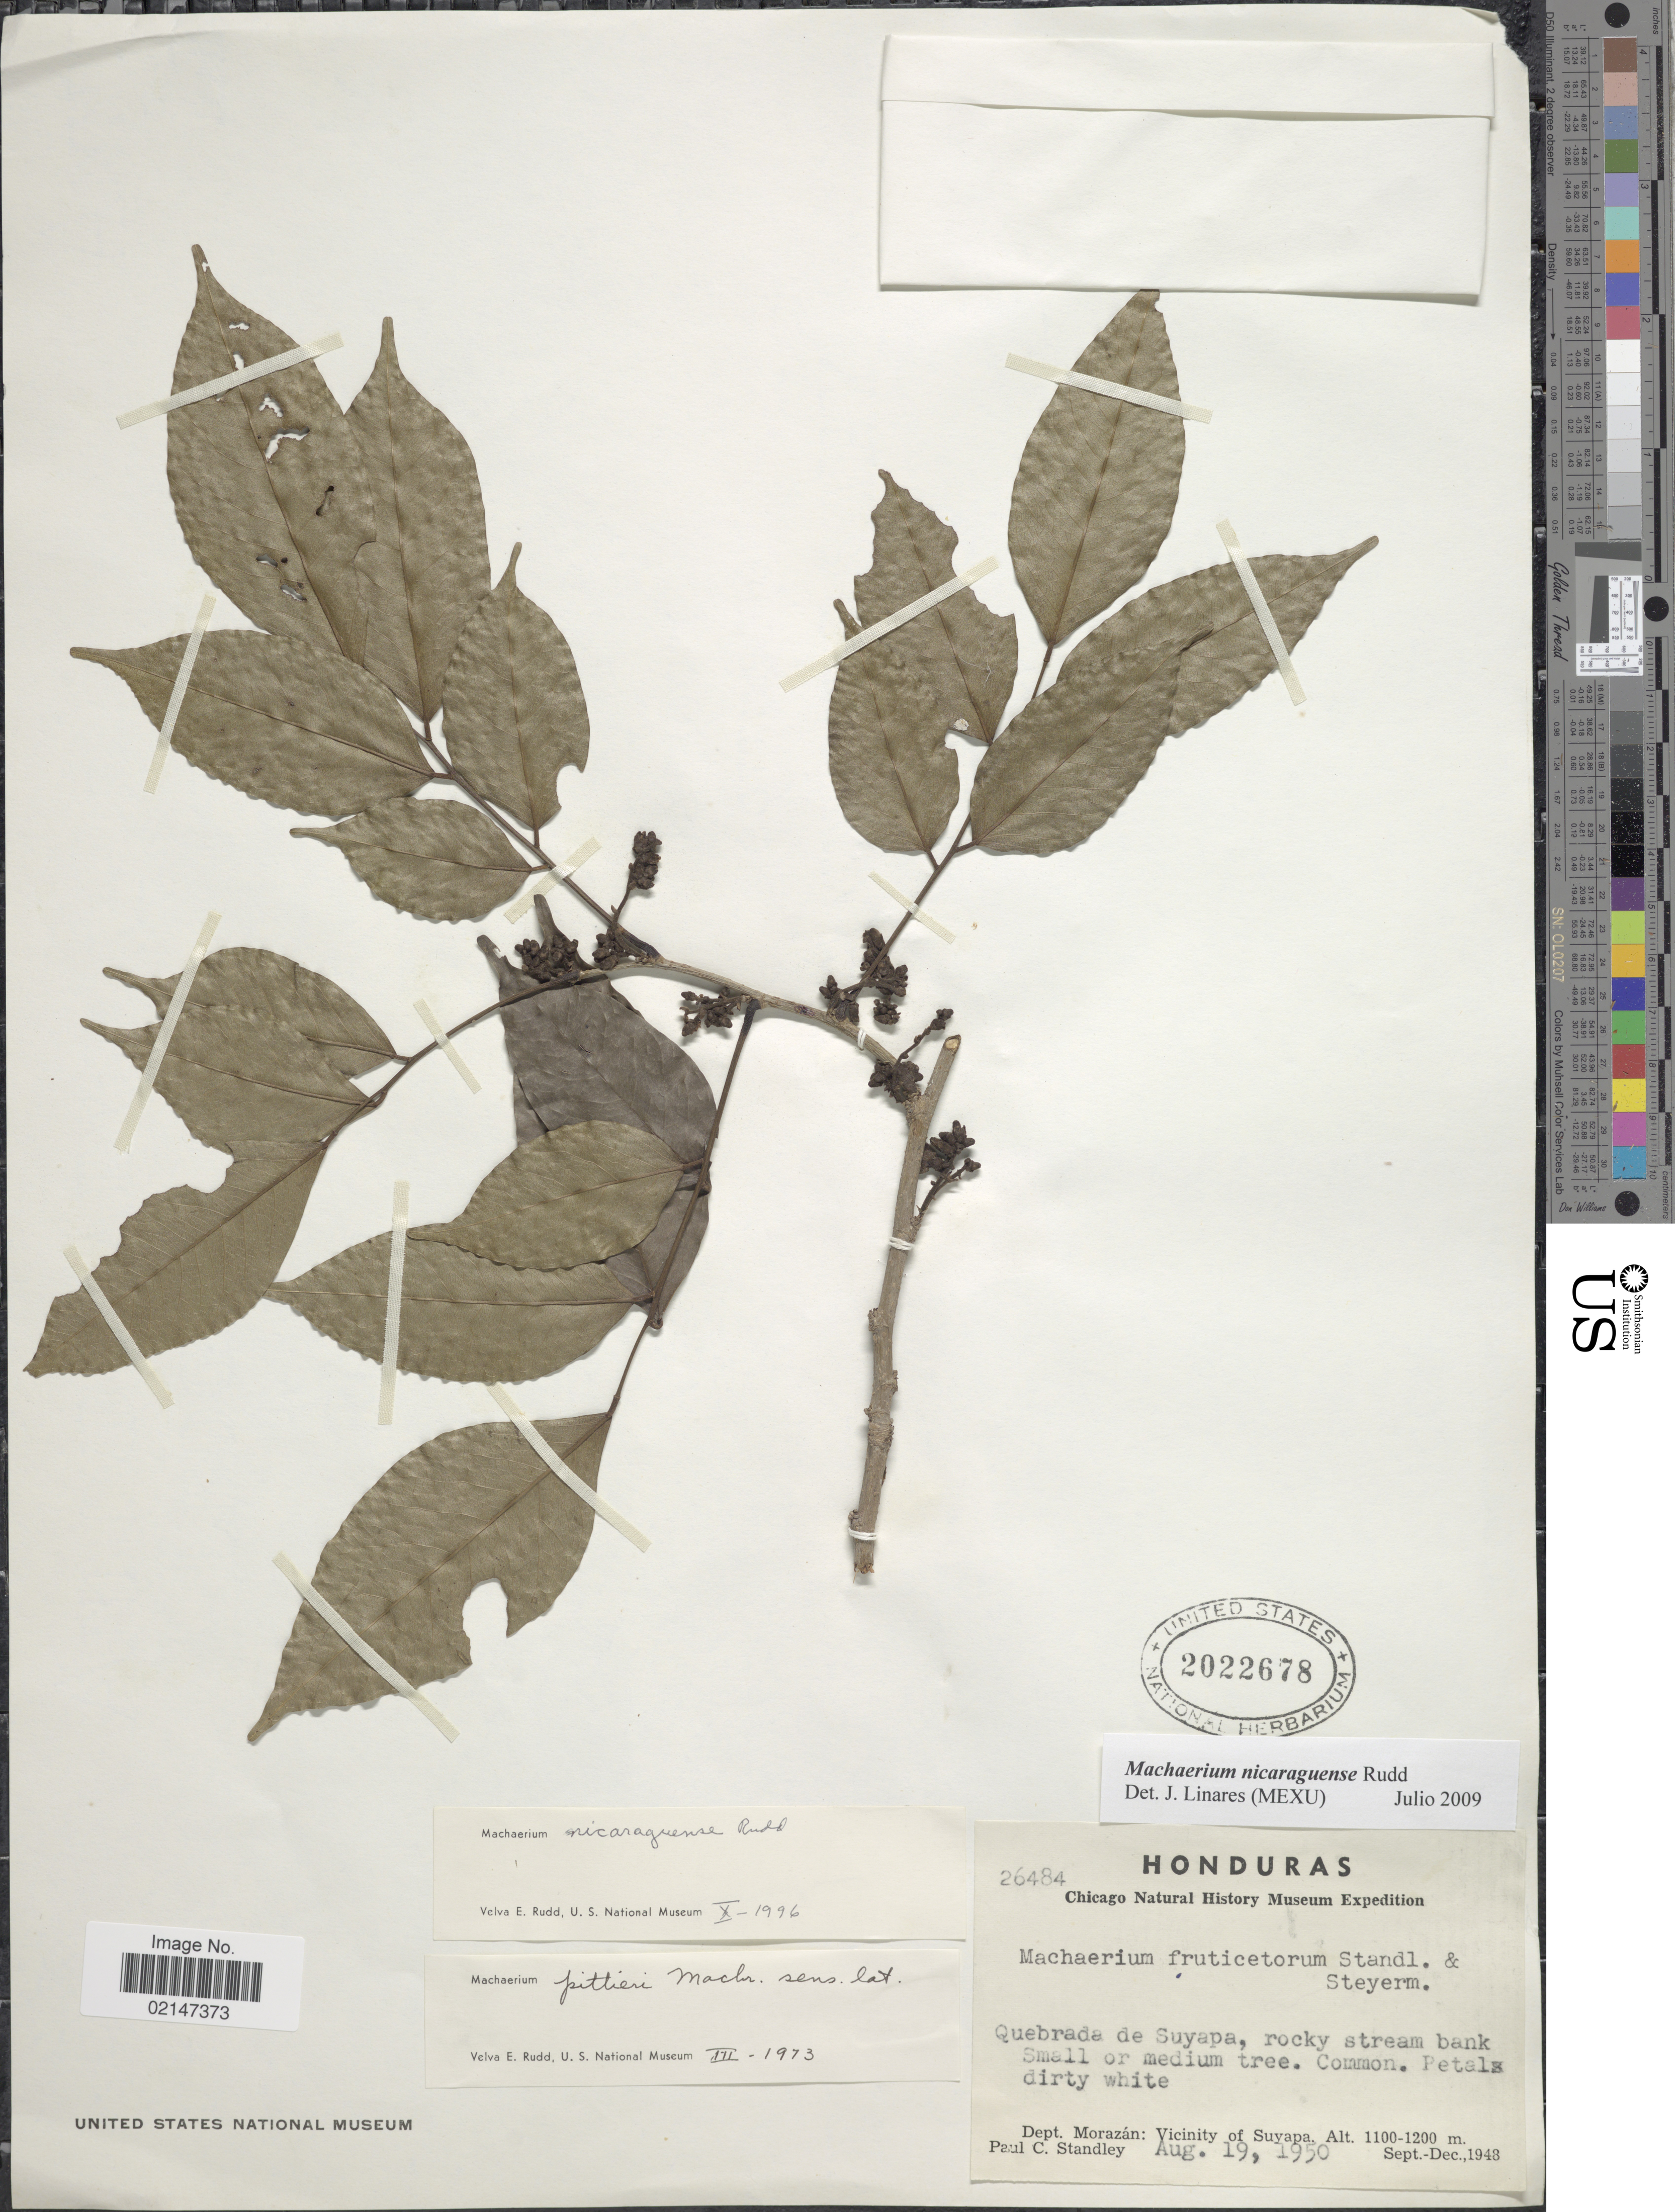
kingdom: Plantae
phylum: Tracheophyta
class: Magnoliopsida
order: Fabales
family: Fabaceae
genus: Desmodium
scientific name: Desmodium nicaraguense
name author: Oerst.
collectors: P. C. Standley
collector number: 26484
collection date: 1950-08-19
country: Honduras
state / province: Fco. Morazán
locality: Dept. Morazan: Vicinity of Suyapa.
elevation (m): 1100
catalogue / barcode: US 2022678